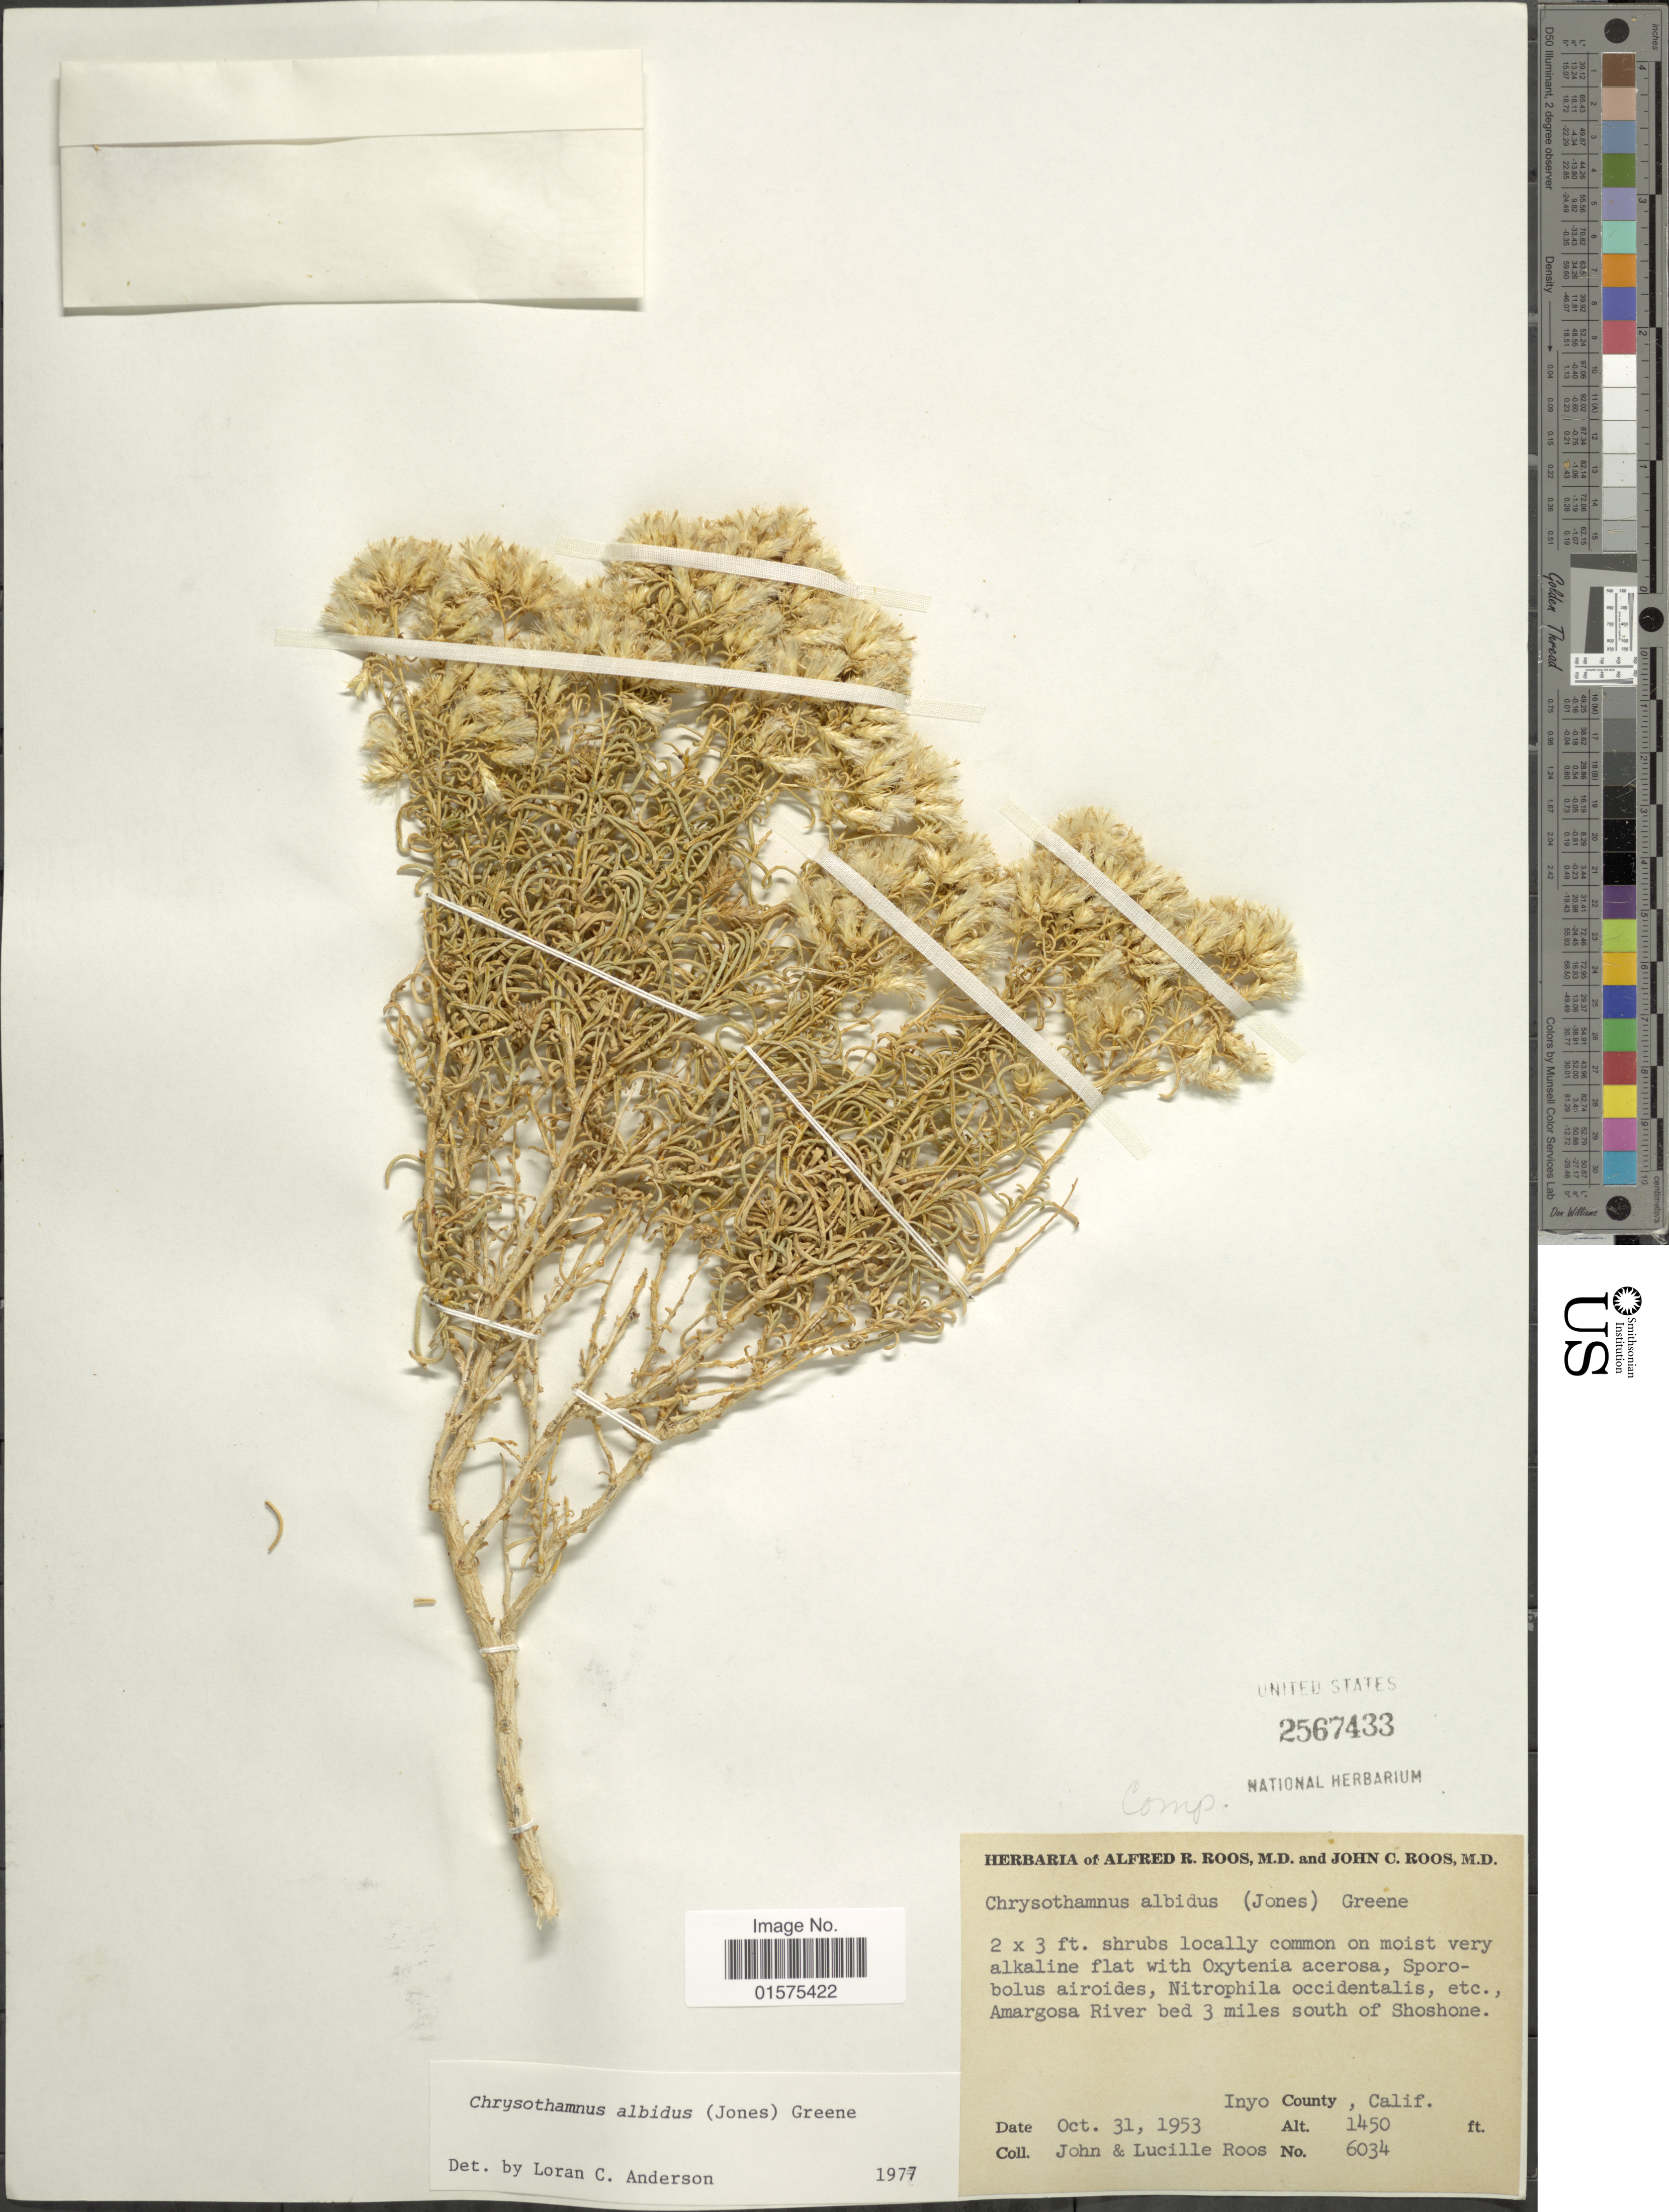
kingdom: Plantae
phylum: Tracheophyta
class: Magnoliopsida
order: Asterales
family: Asteraceae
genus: Ericameria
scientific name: Ericameria albida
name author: (M.E. Jones ex A. Gray) L.C. Anderson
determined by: Urbatsch, Lowell E., Curator (LSU), Louisiana State University (UNITED STATES)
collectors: J. C. Roos & L. Roos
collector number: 6034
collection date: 1953-10-31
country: United States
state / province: California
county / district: Inyo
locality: Amargosa River bed 3 miles south of Shoshone. Inyo County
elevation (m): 442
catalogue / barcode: US 2567433